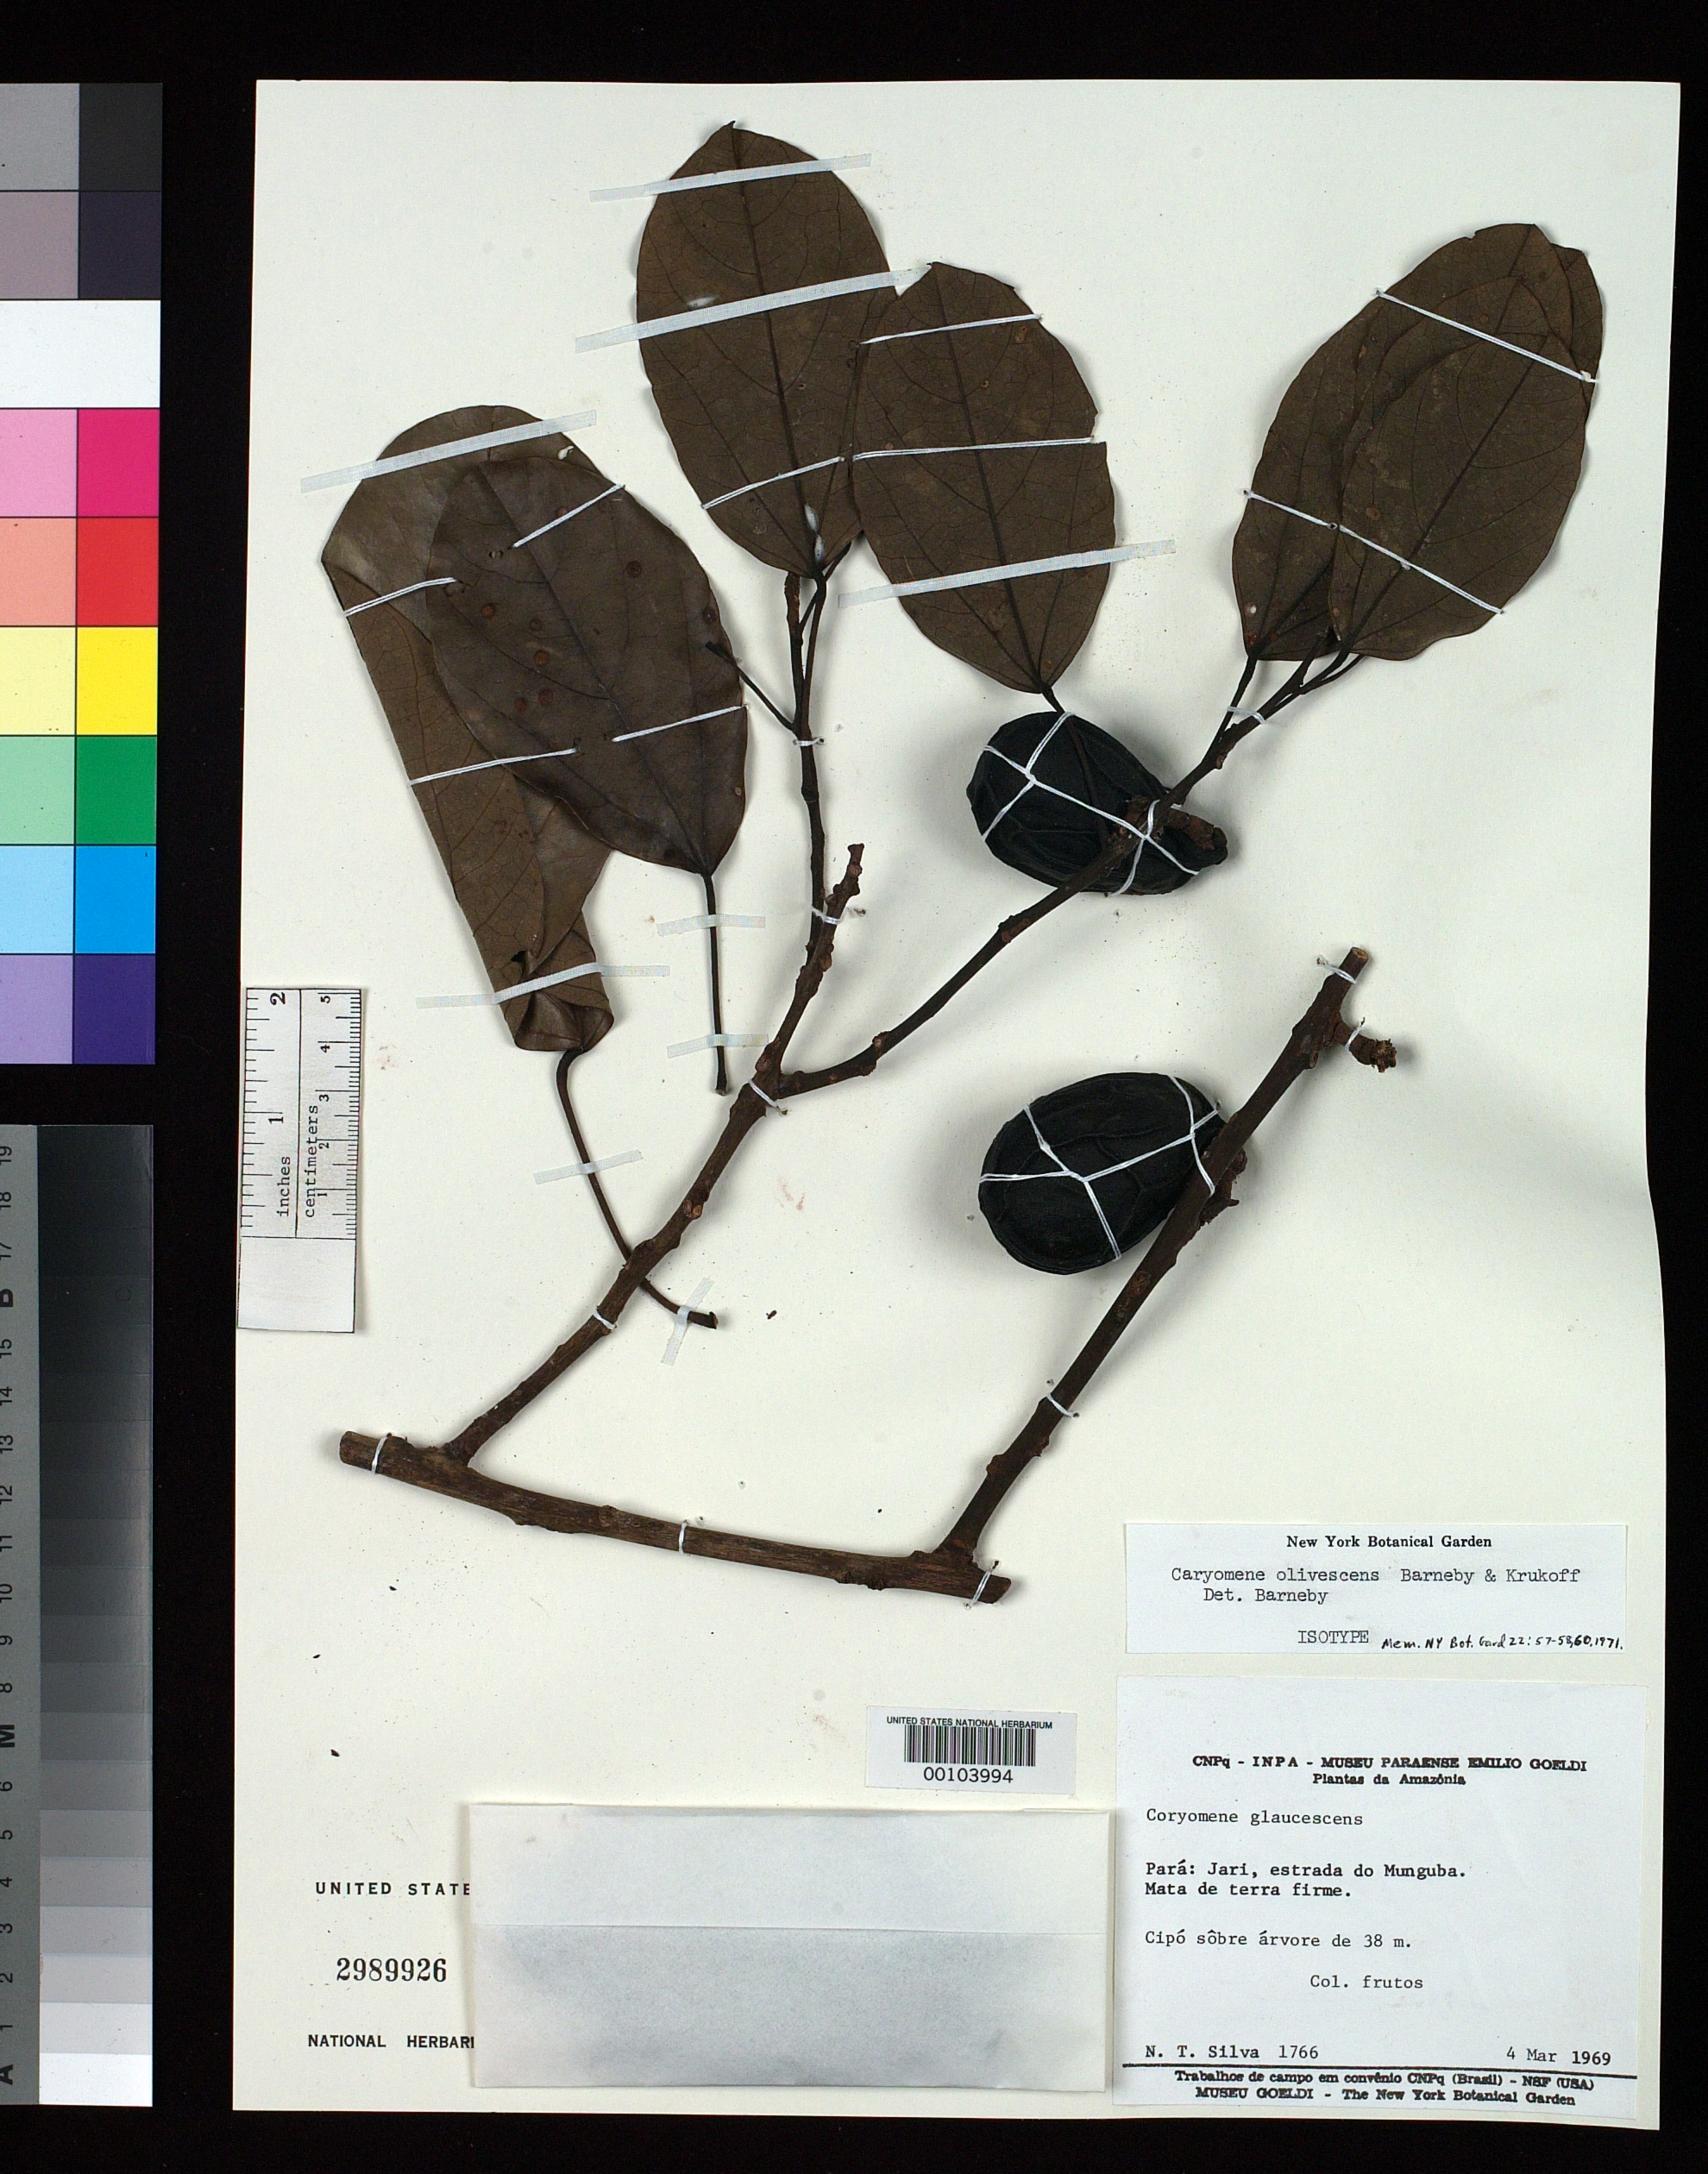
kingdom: Plantae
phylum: Tracheophyta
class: Magnoliopsida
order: Ranunculales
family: Menispermaceae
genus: Caryomene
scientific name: Caryomene olivascens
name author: Barneby & Krukoff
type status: Isotype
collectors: N. T. Silva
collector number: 1766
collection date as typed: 04 Mar 1969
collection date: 1969-03-04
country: Brazil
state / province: Pará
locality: Jari Estradado Munguba.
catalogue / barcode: US 2989926